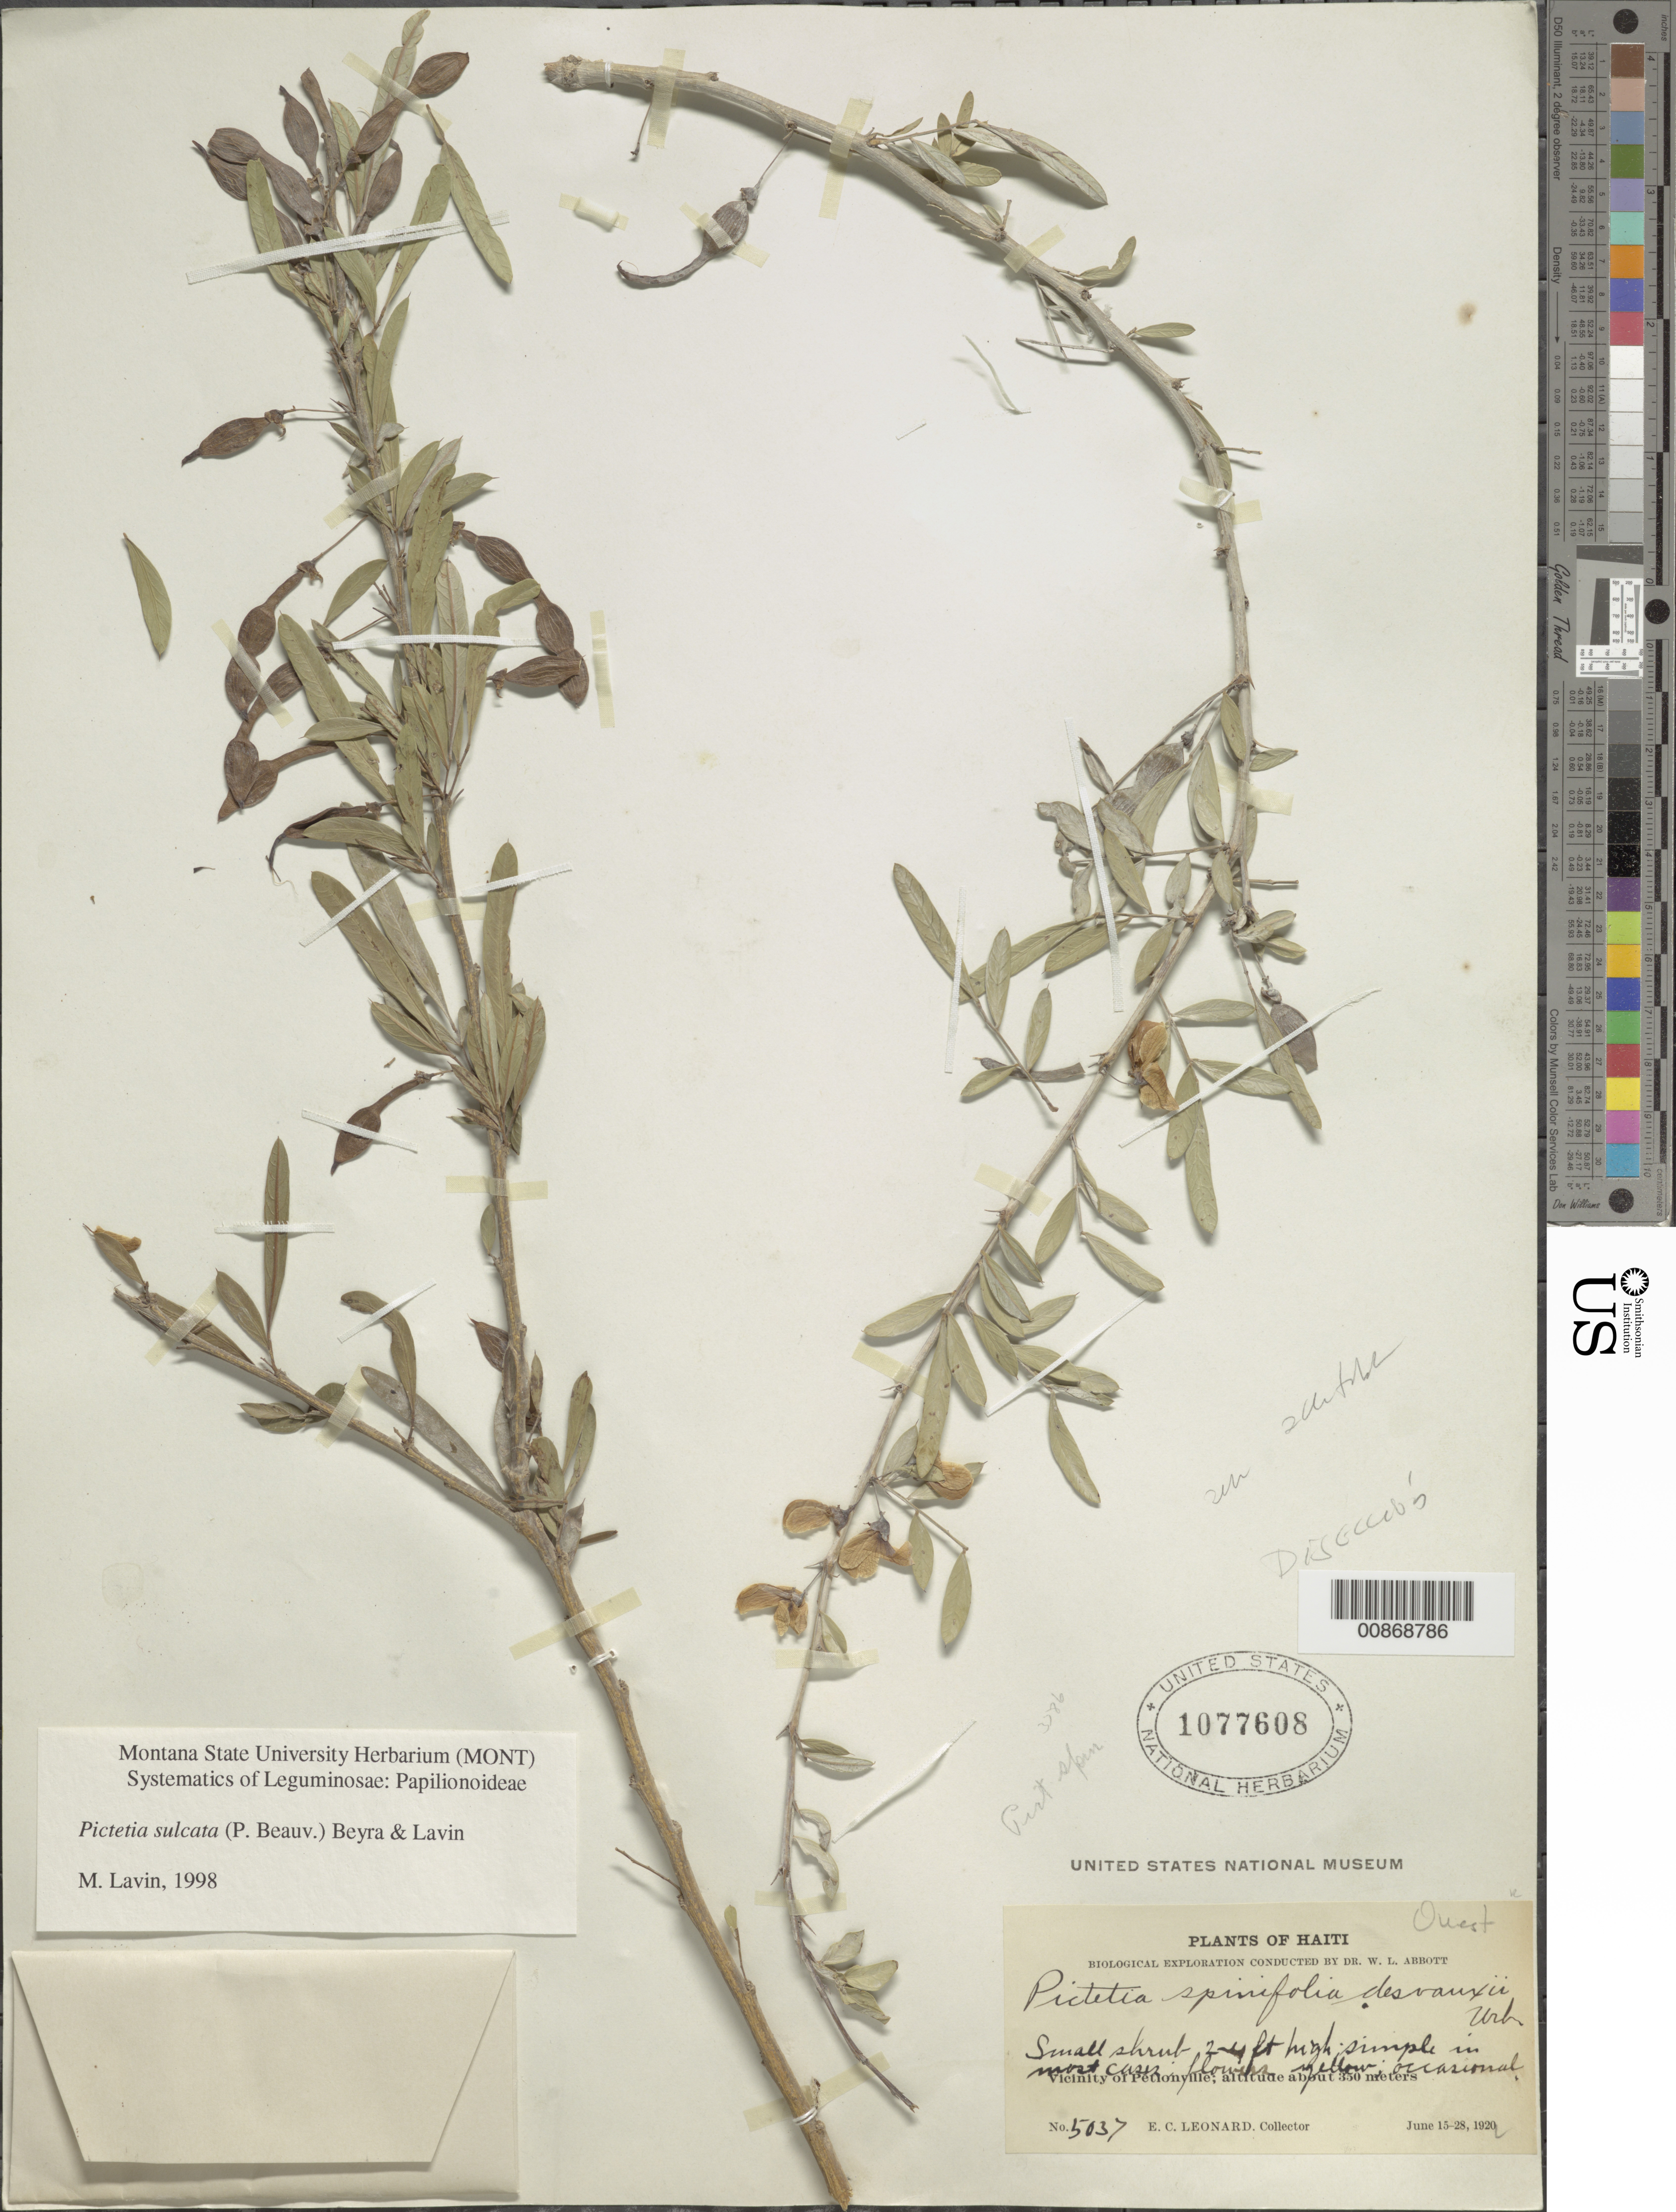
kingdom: Plantae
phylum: Tracheophyta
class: Magnoliopsida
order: Fabales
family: Fabaceae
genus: Pictetia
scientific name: Pictetia sulcata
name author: (P. Beauv.) Beyra & Lavin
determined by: Lavin, M.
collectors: E. C. Leonard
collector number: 5037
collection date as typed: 15 Jun 1920 to 28 Jun 1920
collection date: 1920-06-15/1920-06-28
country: Haiti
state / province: Ouest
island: Hispaniola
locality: Vicinity of Pétionville.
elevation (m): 350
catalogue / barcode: US 1077608